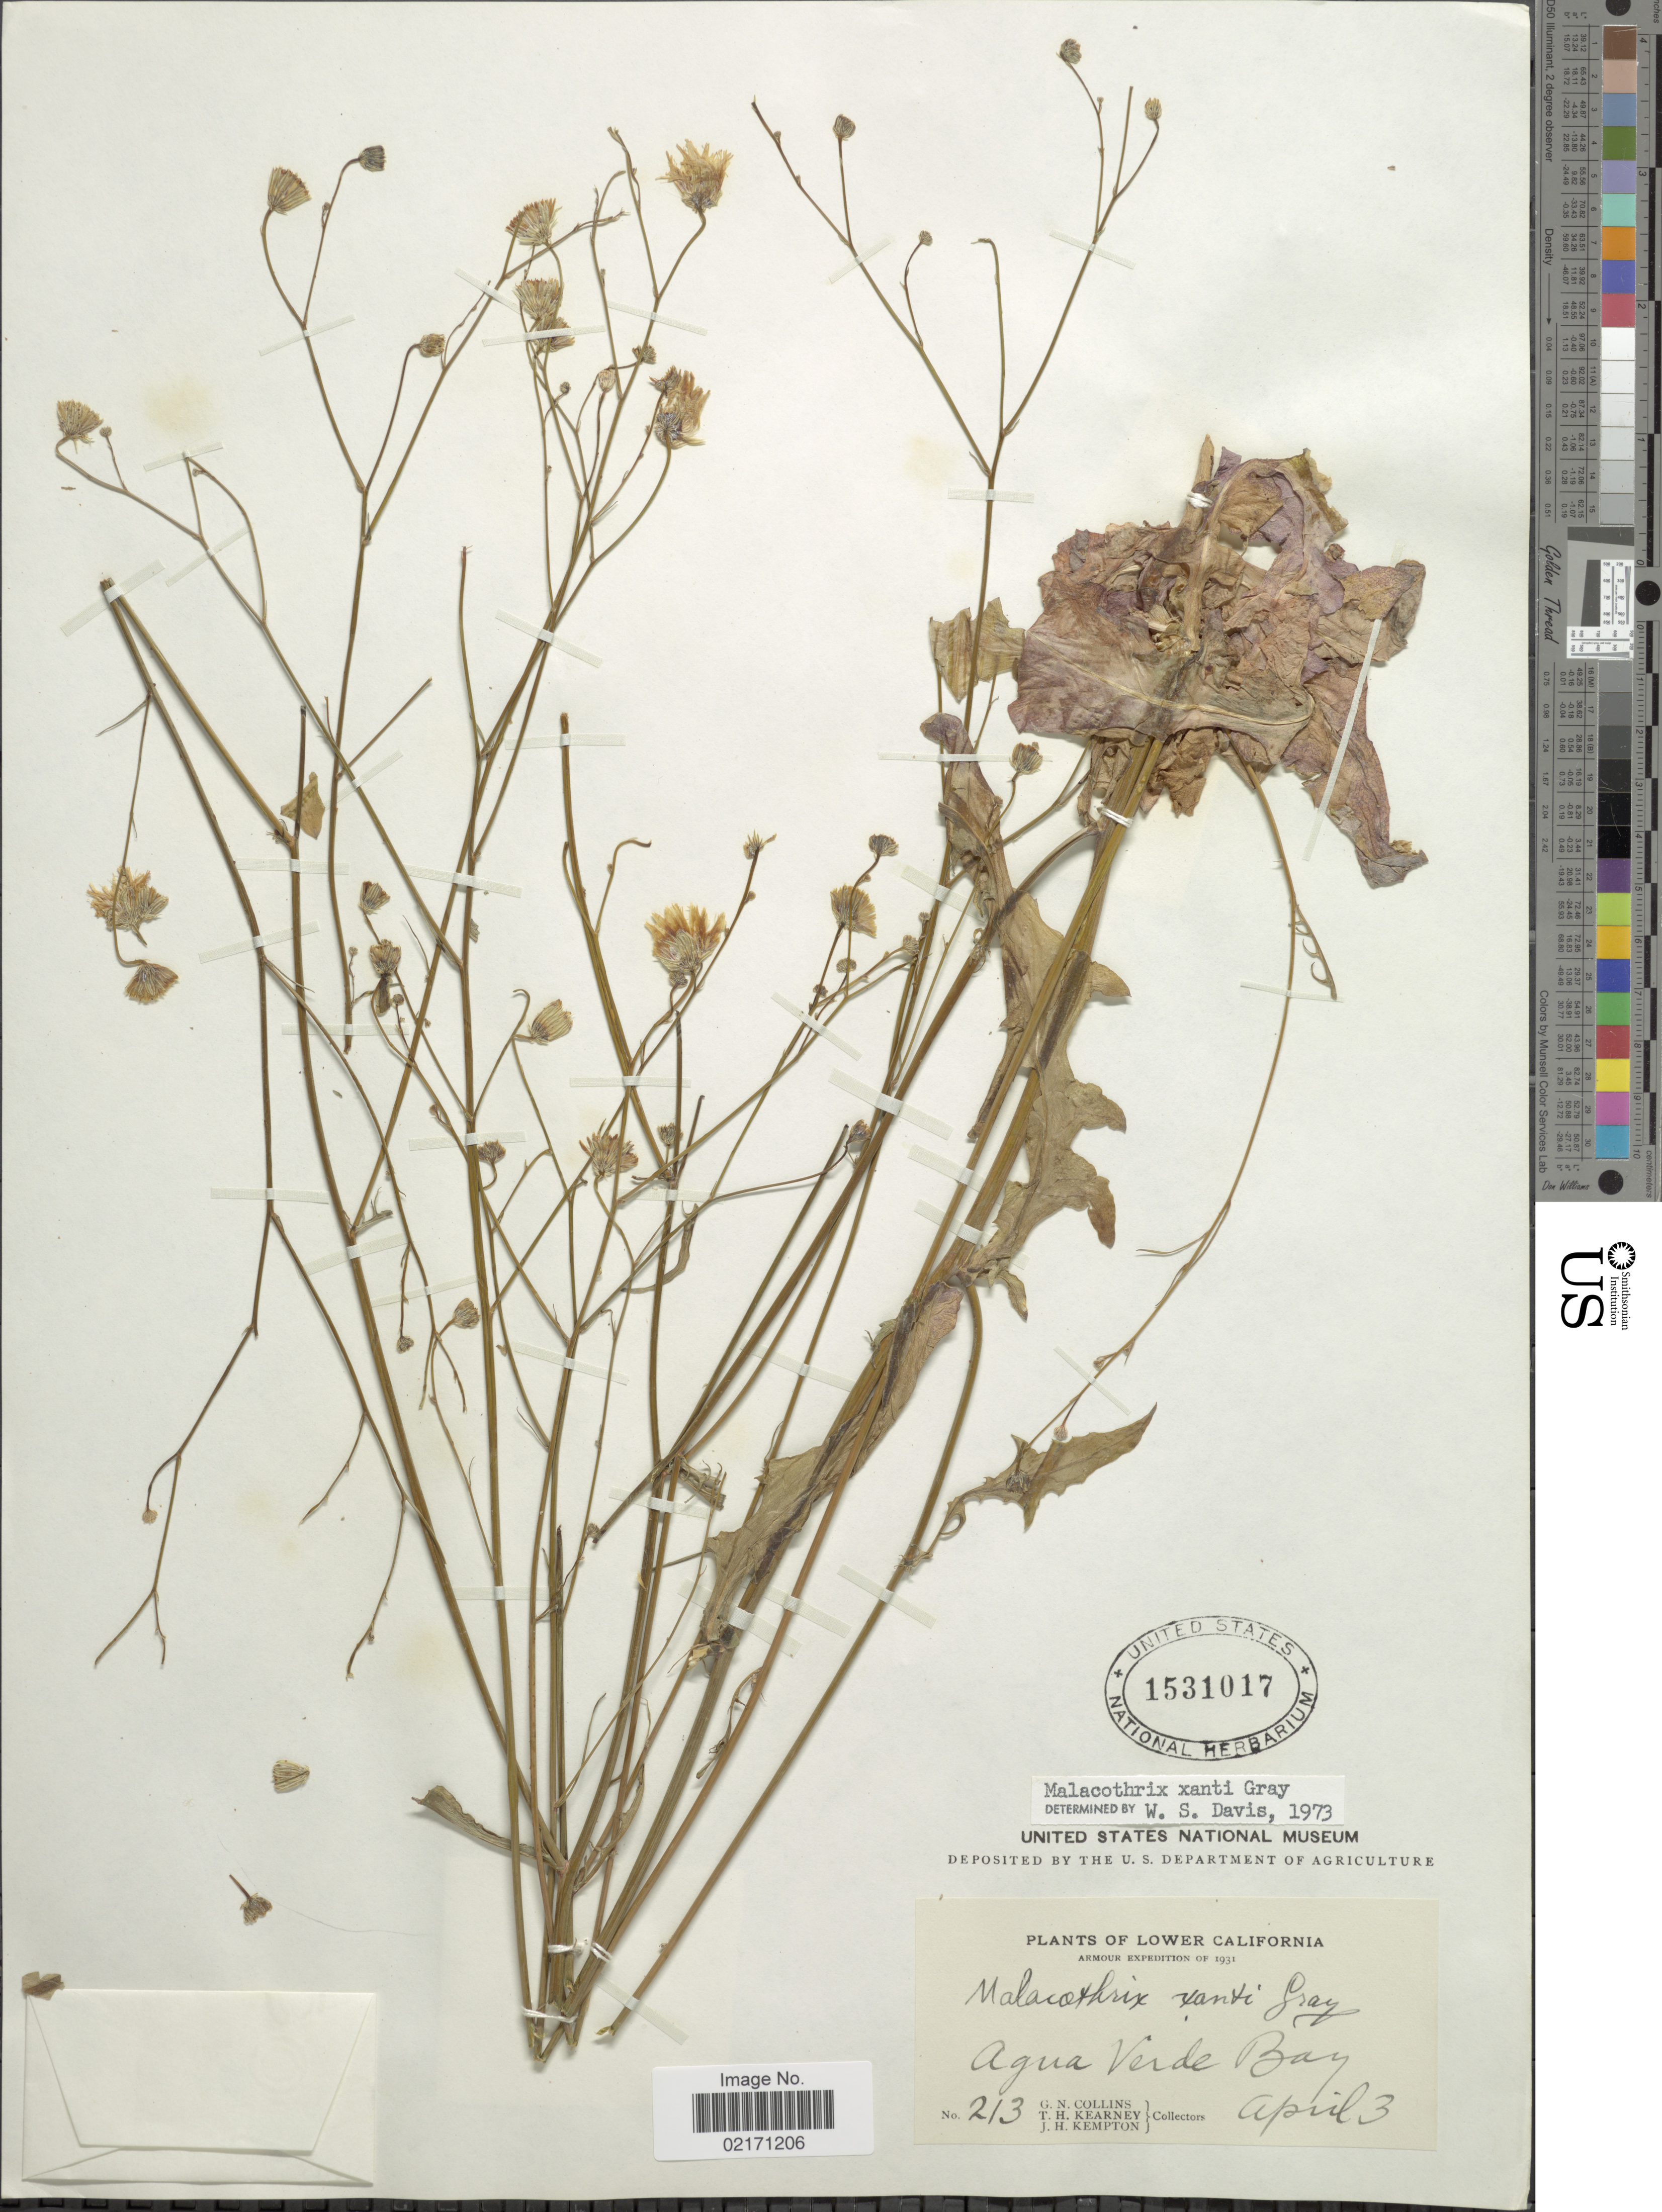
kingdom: Plantae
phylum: Tracheophyta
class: Magnoliopsida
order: Asterales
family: Asteraceae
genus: Malacothrix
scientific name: Malacothrix xantii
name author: A. Gray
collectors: G. Collins, T. H. Kearney & J. H. Kempton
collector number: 213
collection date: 1931-04-03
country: Mexico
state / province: Baja California Sur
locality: Lower California, Agua Verde Bay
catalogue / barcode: US 1531017